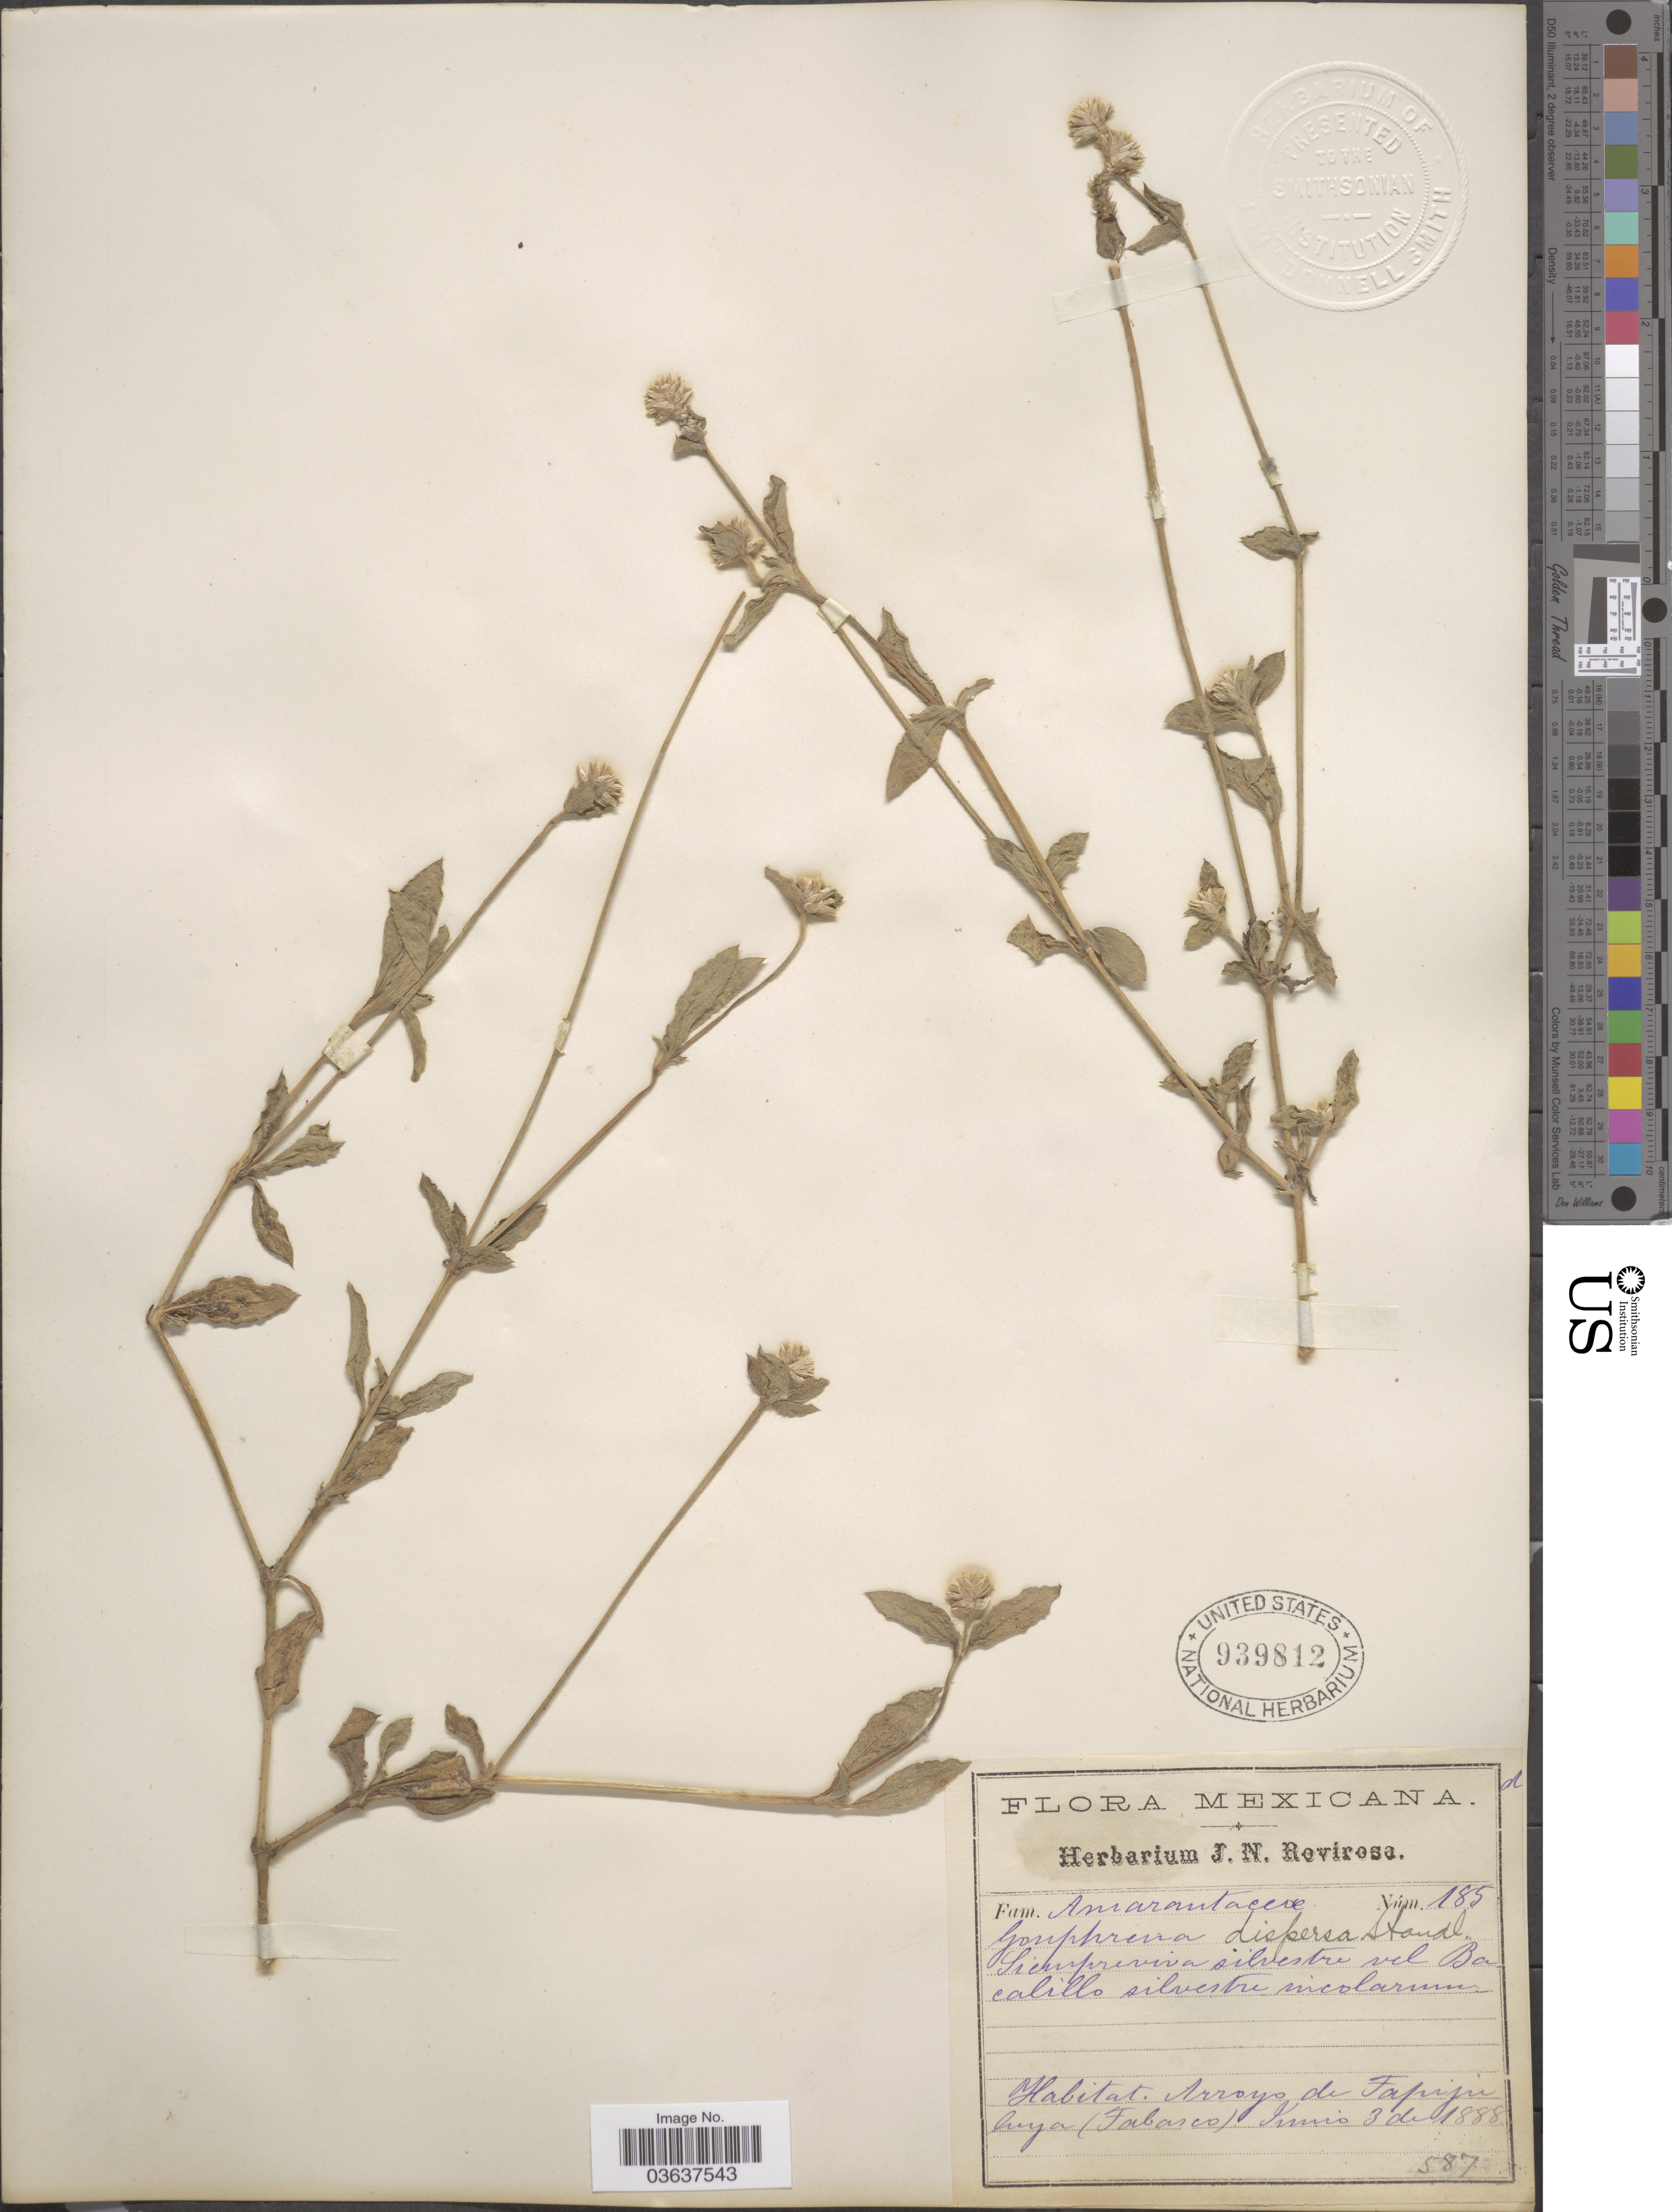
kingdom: Plantae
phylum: Tracheophyta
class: Magnoliopsida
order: Caryophyllales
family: Amaranthaceae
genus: Gomphrena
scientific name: Gomphrena dispersa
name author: Standl.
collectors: ex herb. J. N. Rovirosa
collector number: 185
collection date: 1888-06-03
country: Mexico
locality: Arroyo de Tapijulapa (Tabasco).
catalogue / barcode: US 939812